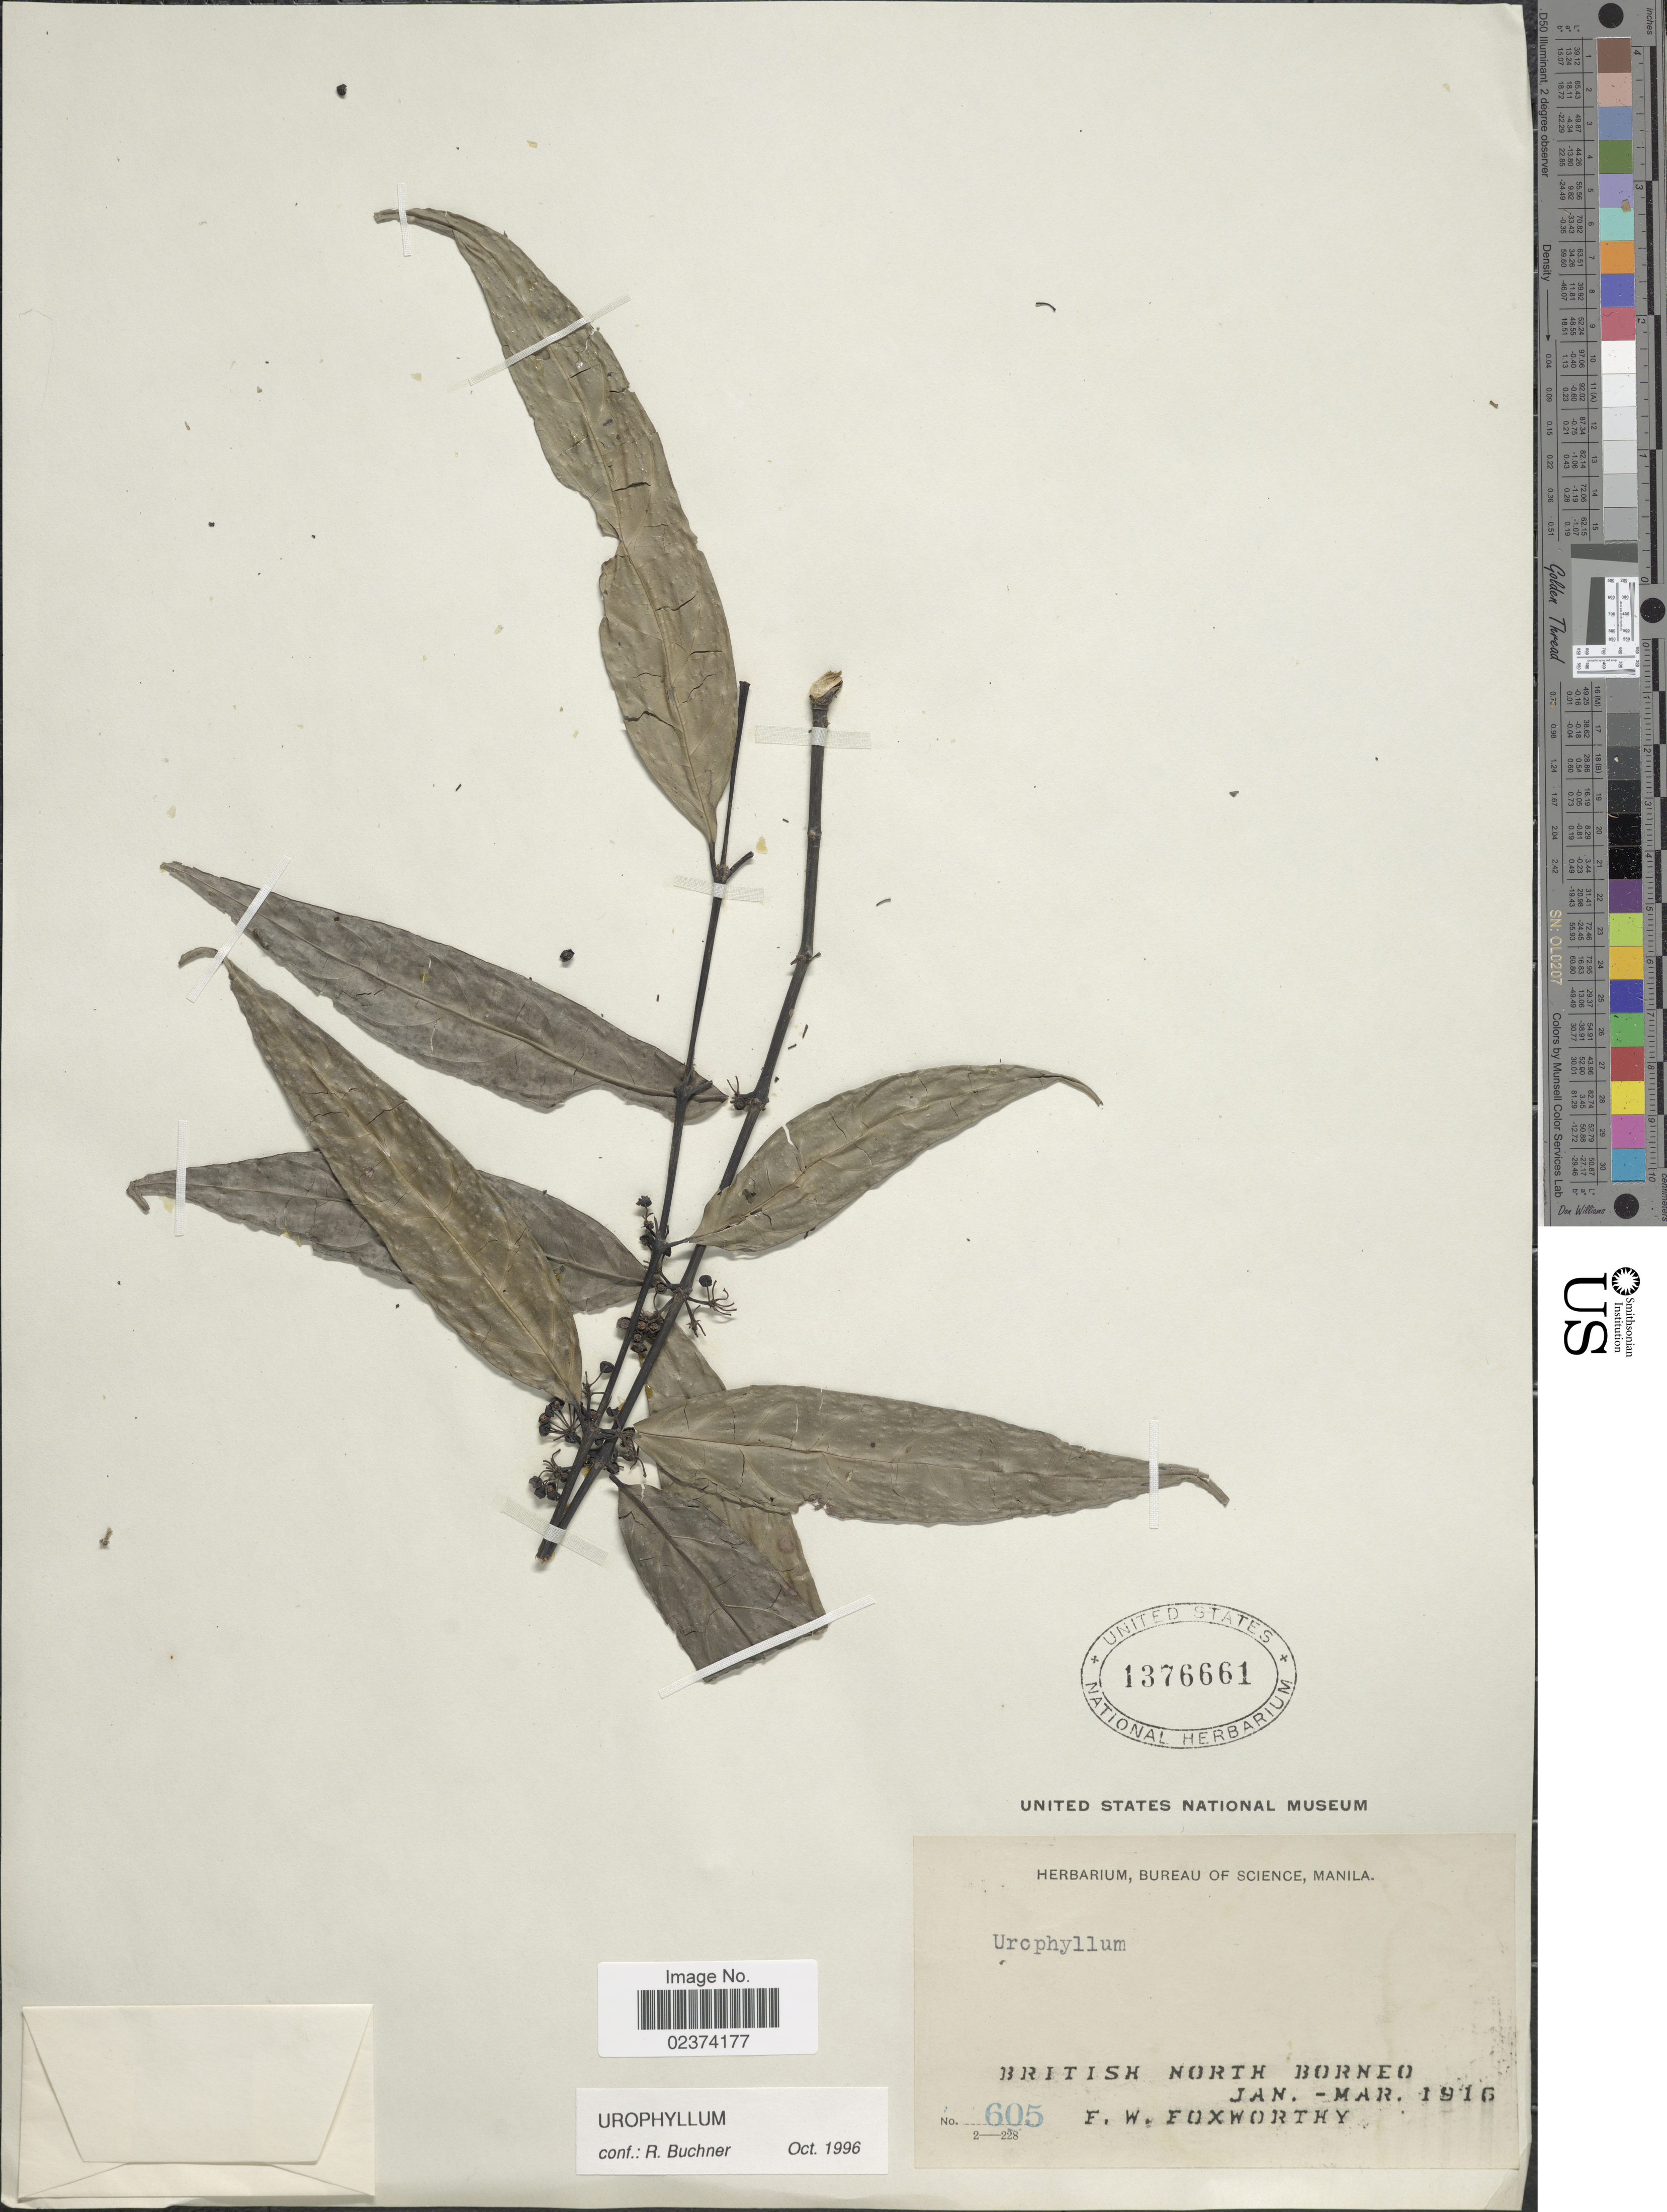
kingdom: Plantae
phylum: Tracheophyta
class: Magnoliopsida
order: Gentianales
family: Rubiaceae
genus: Urophyllum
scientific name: Urophyllum sp.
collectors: F. W. Foxworthy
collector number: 605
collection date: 1916-01/1916-03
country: Malaysia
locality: British North Borneo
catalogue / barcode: US 1376661